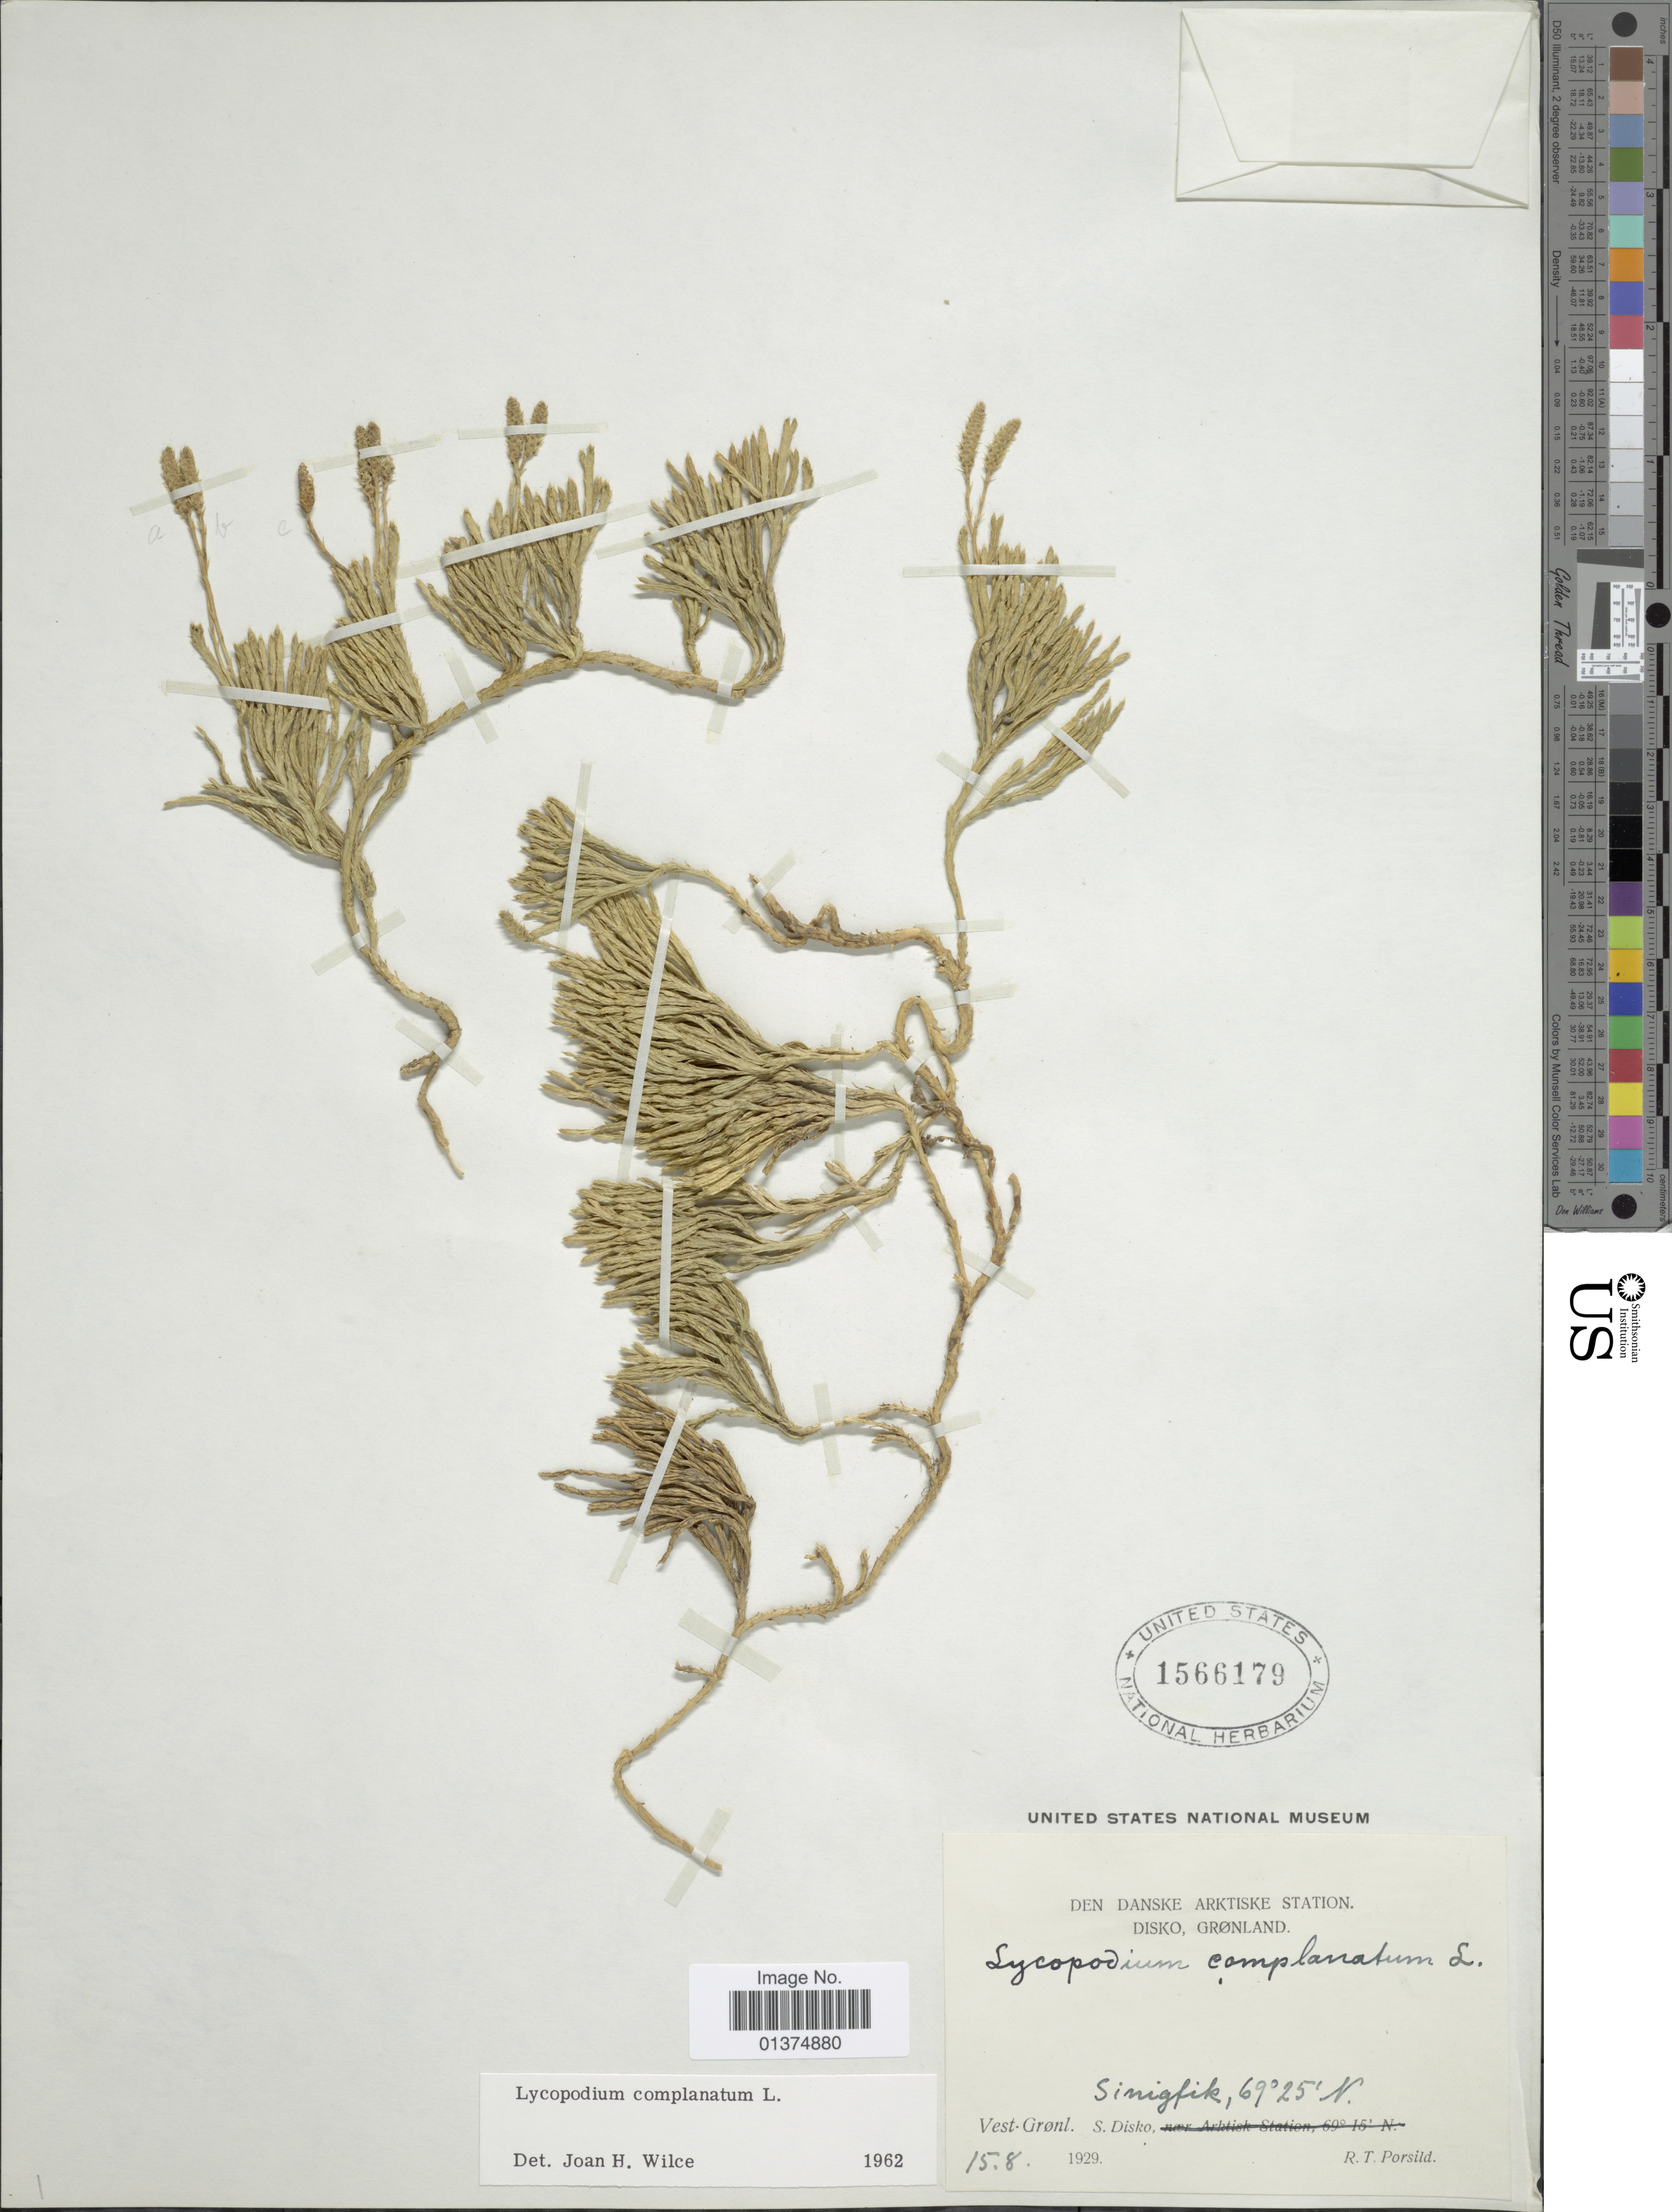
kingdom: Plantae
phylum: Tracheophyta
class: Lycopodiopsida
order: Lycopodiales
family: Lycopodiaceae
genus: Diphasiastrum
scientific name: Diphasiastrum complanatum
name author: (L.) Holub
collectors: R. T. Porsild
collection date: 1929-08-15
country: Greenland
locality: Den Danske, Artiske Station, Disko, Vest-Grønl S Disko Sinigfik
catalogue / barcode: US 1566179